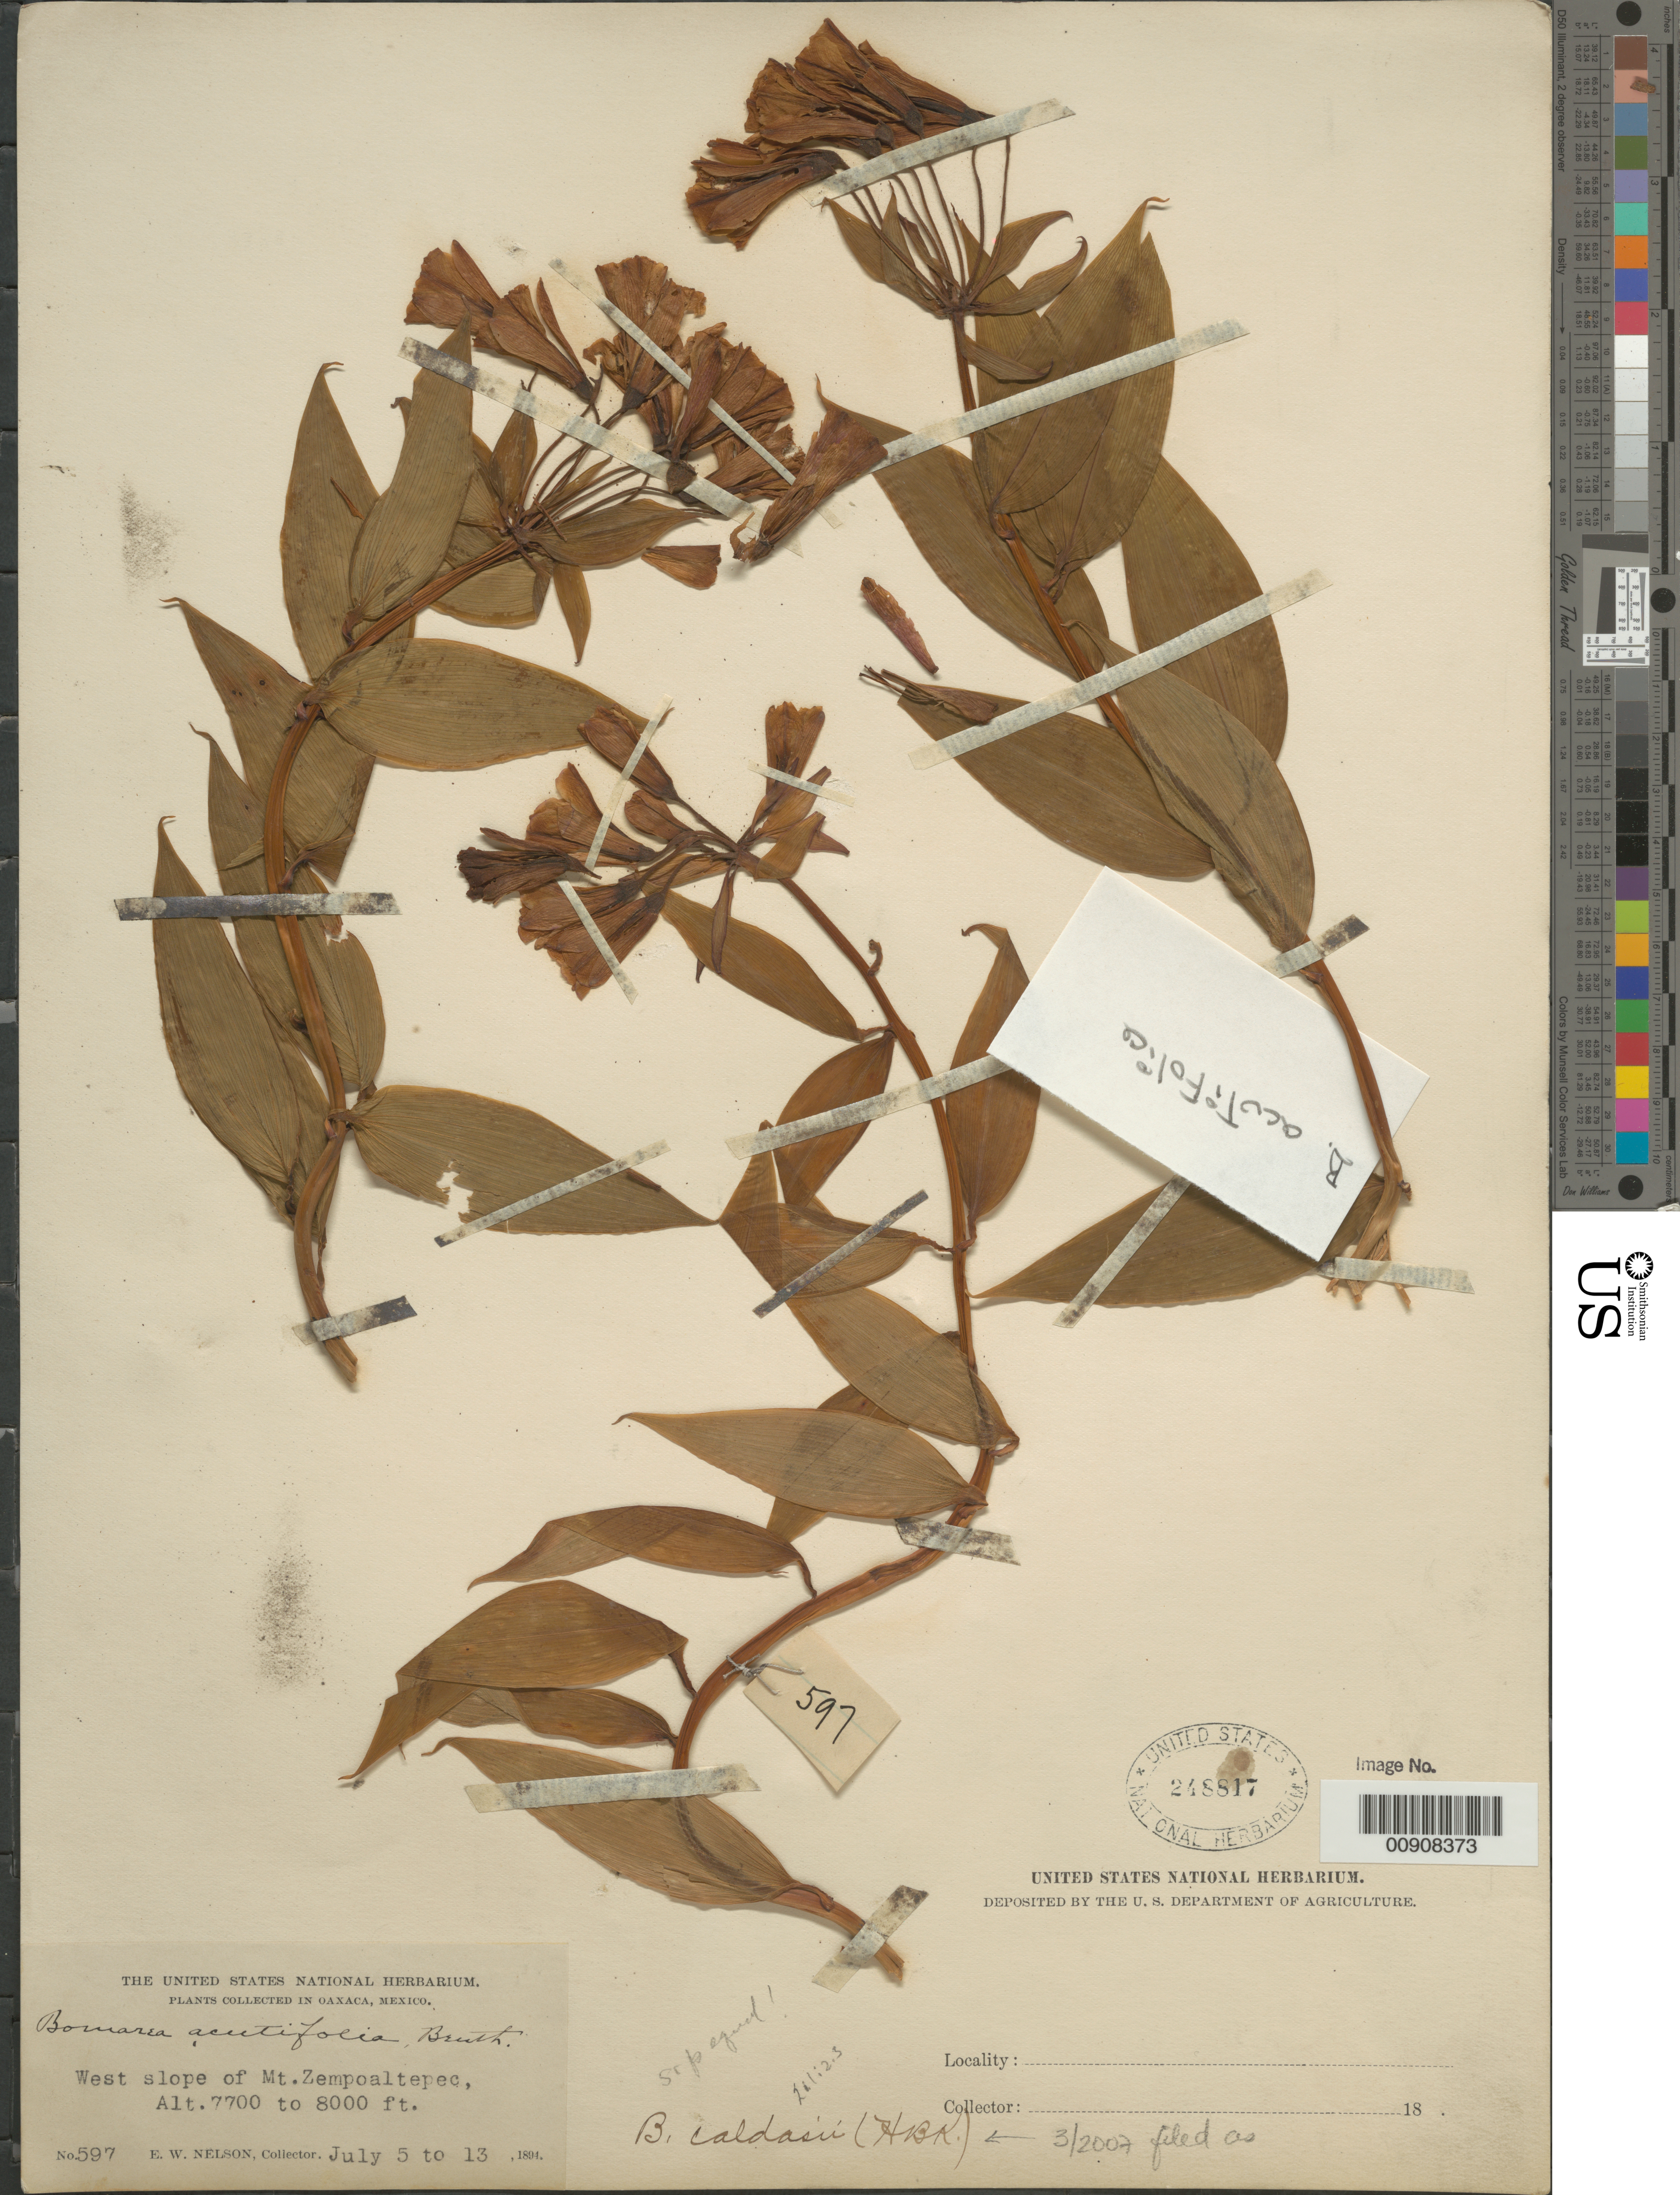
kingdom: Plantae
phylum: Tracheophyta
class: Liliopsida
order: Liliales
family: Alstroemeriaceae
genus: Bomarea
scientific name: Bomarea caldasii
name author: (Kunth) Asch. & Graebener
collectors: E. W. Nelson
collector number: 597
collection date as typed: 05 Jul 1894 to 13 Jul 1894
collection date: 1894-07-05/1894-07-13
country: Mexico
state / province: Oaxaca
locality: West slope of Mt. Zempoaltepec, Oaxaca.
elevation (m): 2347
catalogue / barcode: US 248817